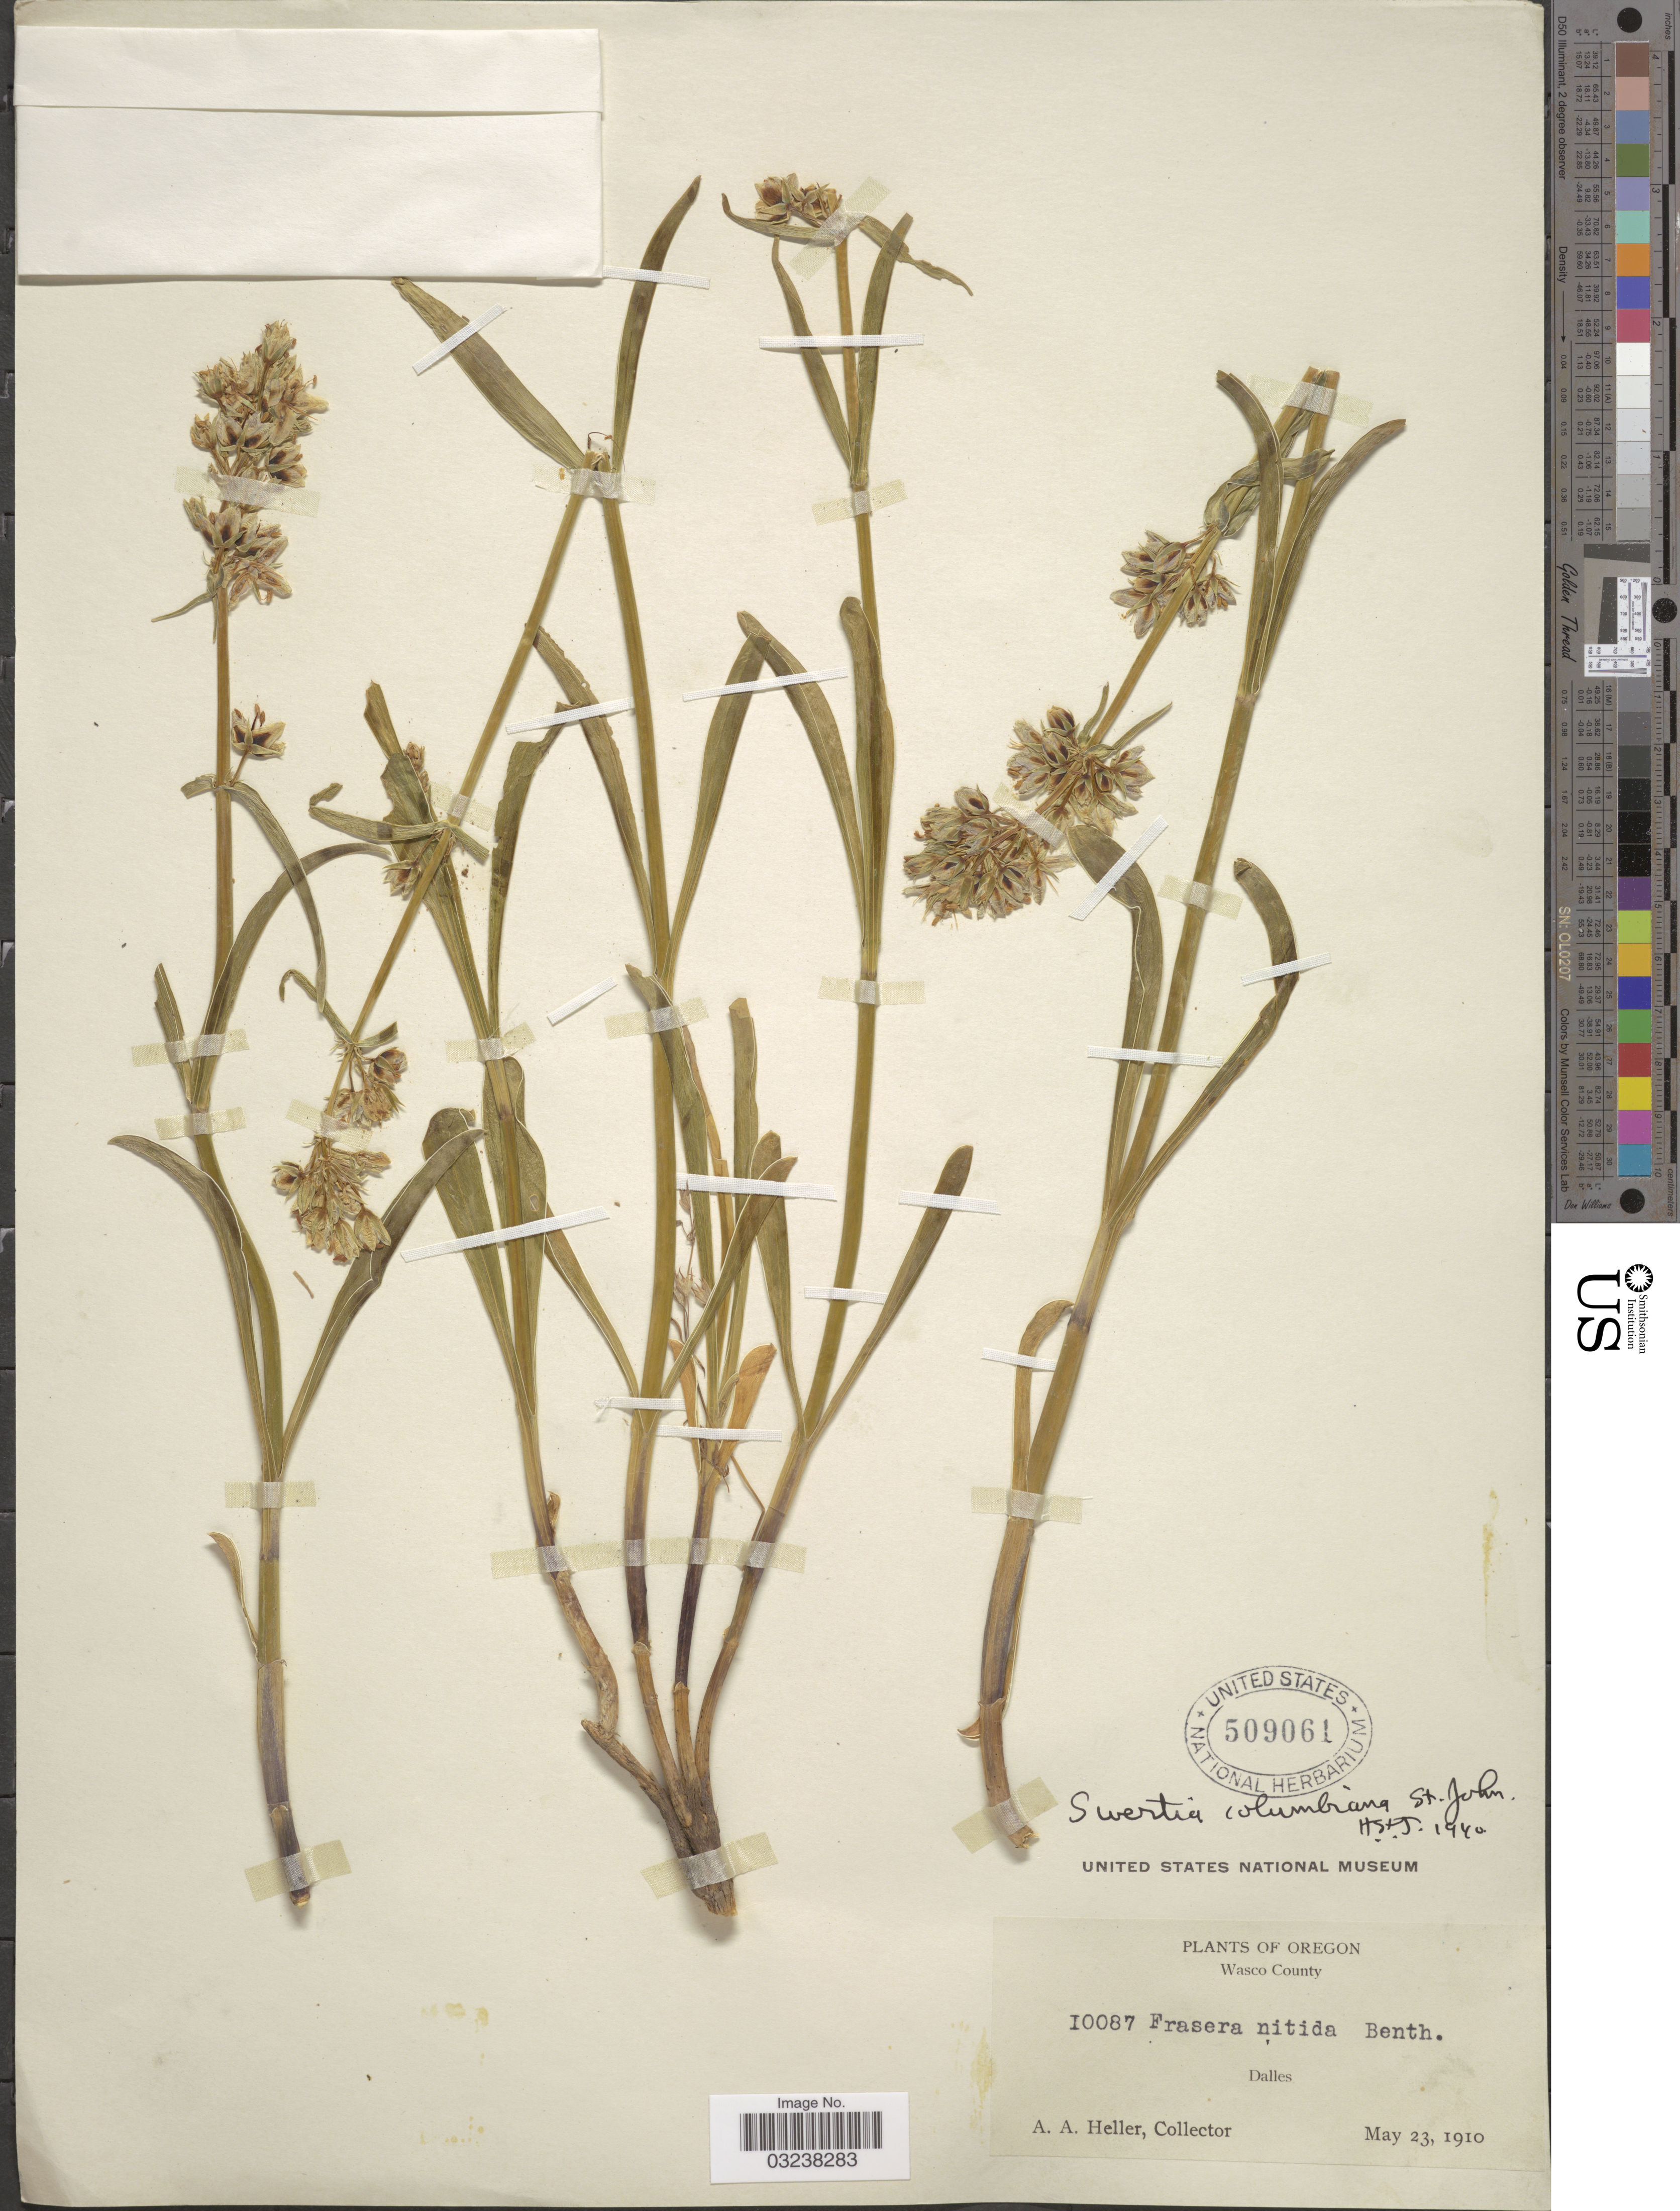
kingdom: Plantae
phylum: Tracheophyta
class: Magnoliopsida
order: Gentianales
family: Gentianaceae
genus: Swertia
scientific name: Swertia albicaulis var. columbiana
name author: (H. St. John) J.S. Pringle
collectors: A. A. Heller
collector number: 10087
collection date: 1910-05-23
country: United States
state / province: Oregon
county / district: Wasco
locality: Wasco County. Dalles.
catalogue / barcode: US 509061